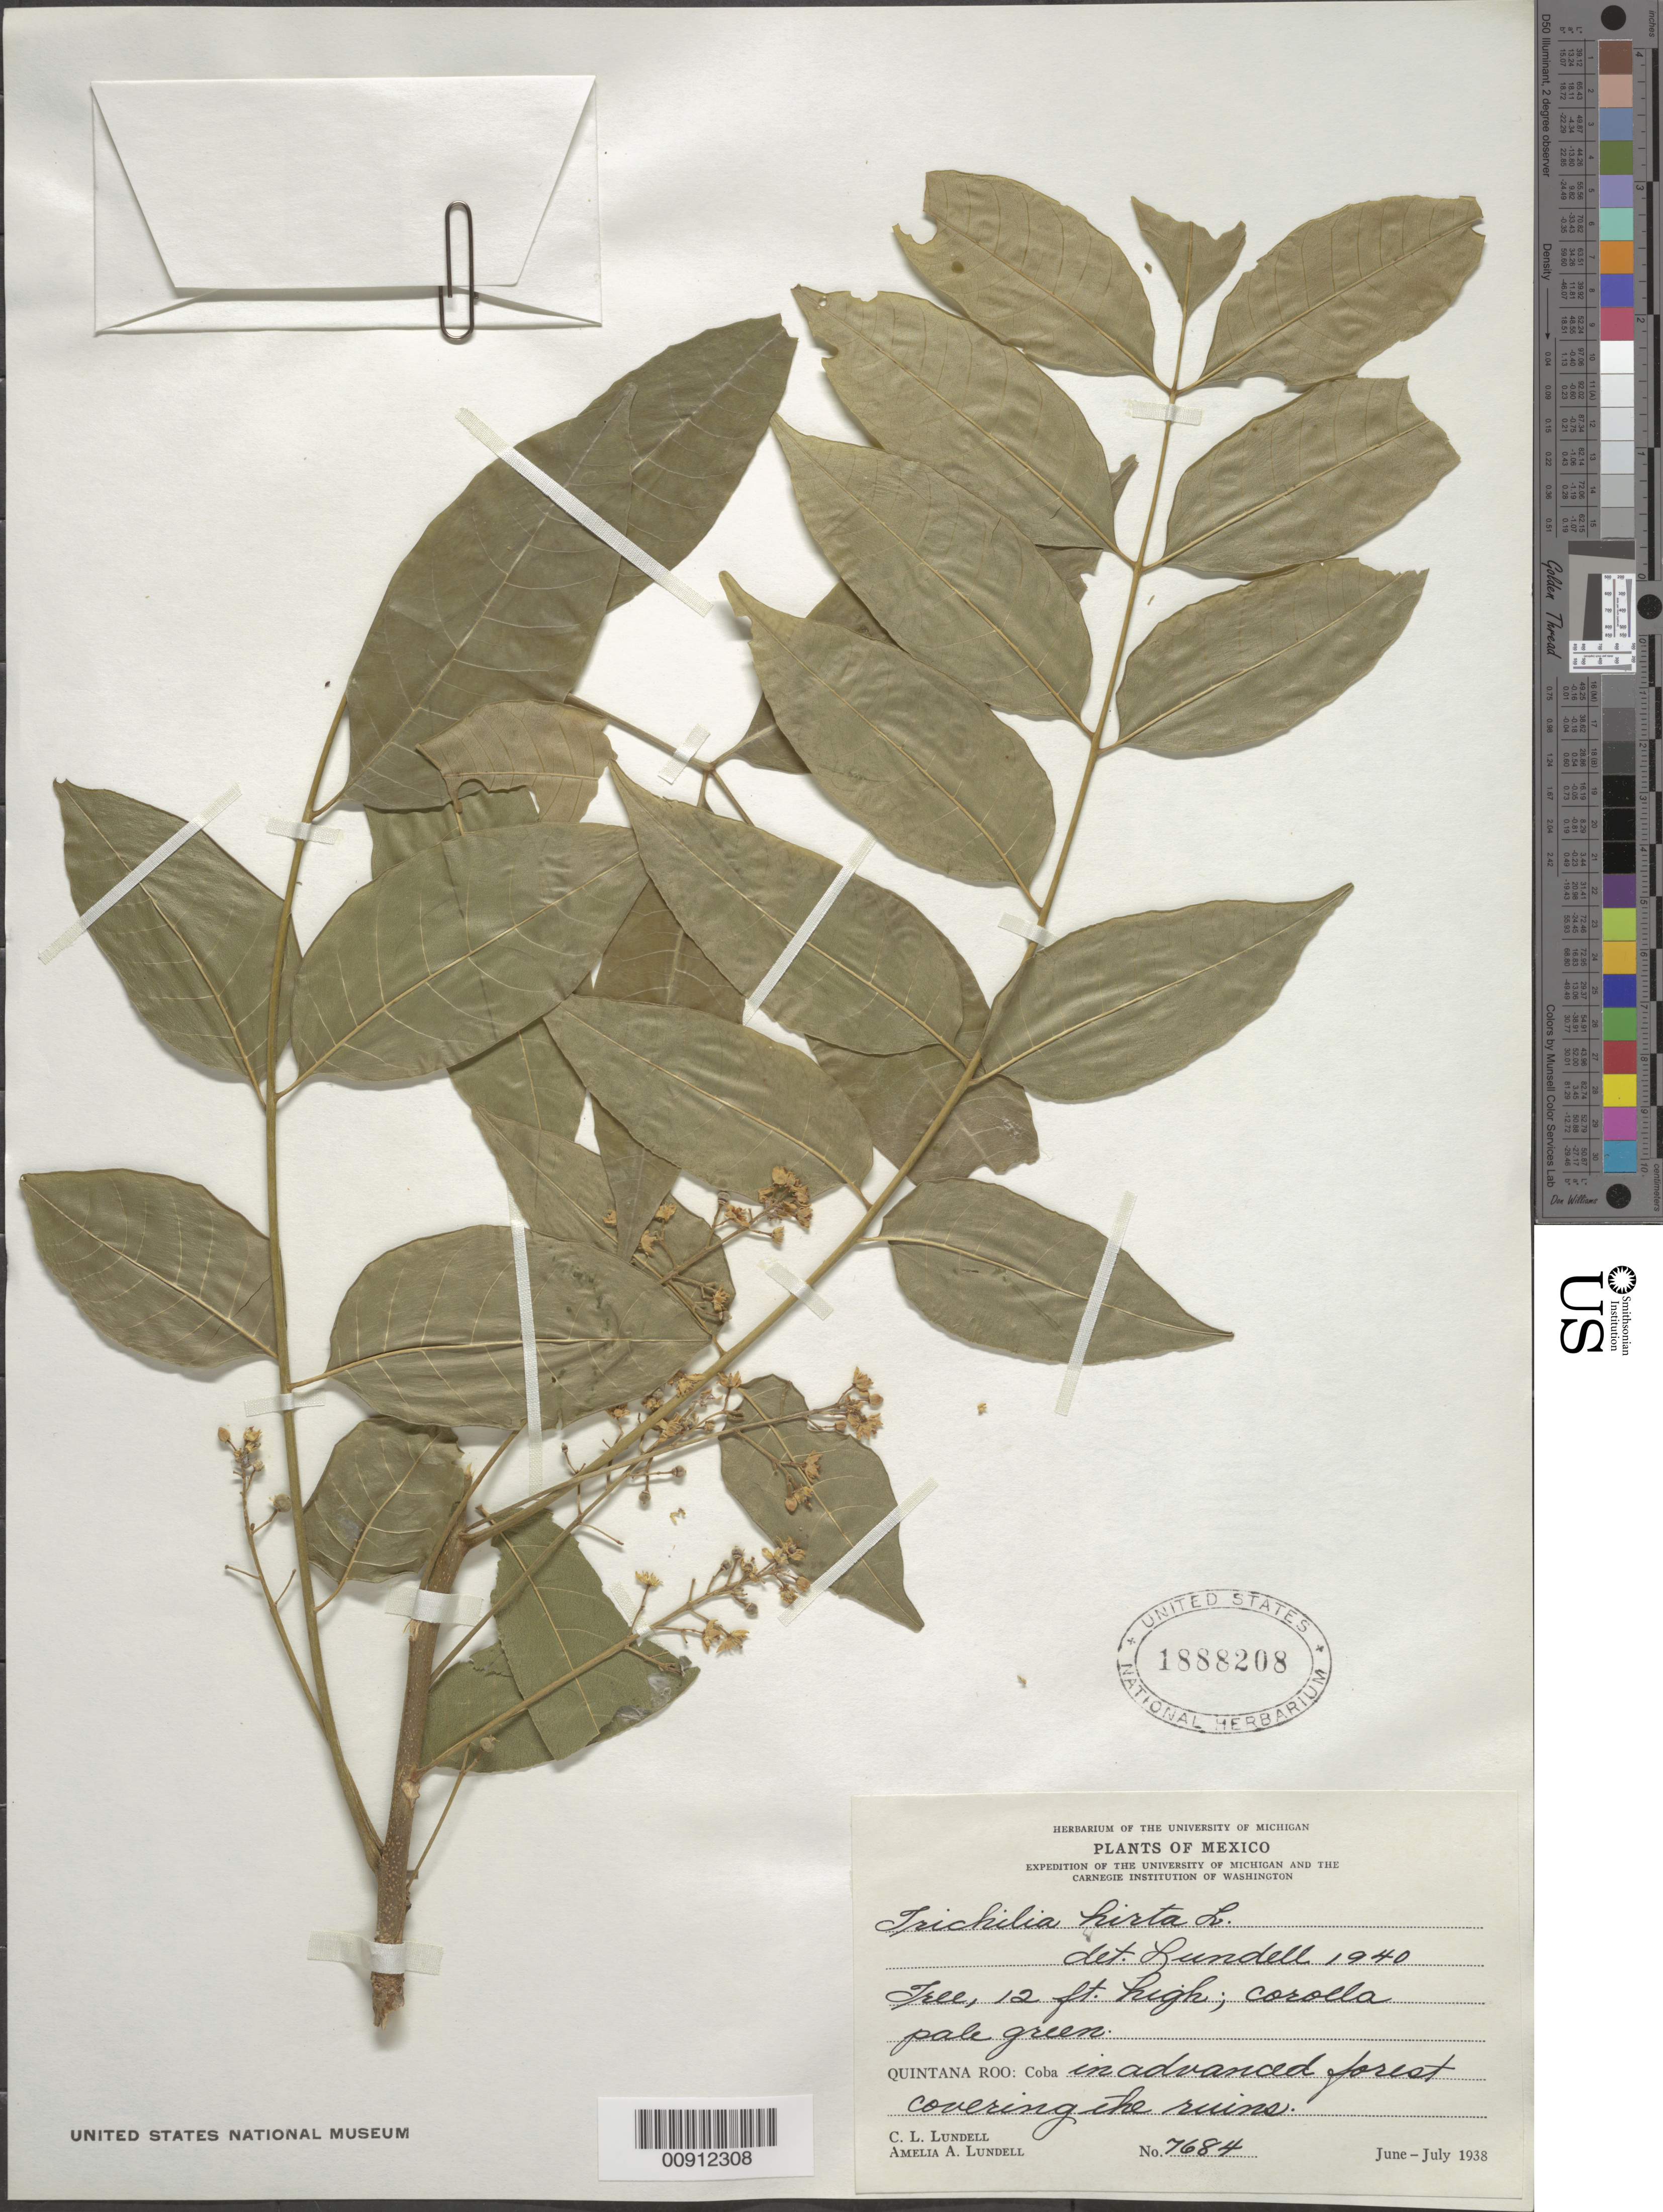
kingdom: Plantae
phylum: Tracheophyta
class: Magnoliopsida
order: Sapindales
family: Meliaceae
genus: Trichilia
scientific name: Trichilia hirta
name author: L.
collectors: C. L. Lundell & A. A. Lundell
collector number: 7684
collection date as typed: Jun 1938 to -- Jul 1938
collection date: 1938-06/1938-07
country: Mexico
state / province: Quintana Roo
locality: Quintana Roo: Coba. In the ruins.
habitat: In advanced forest covering the ruins.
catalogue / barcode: US 1888208